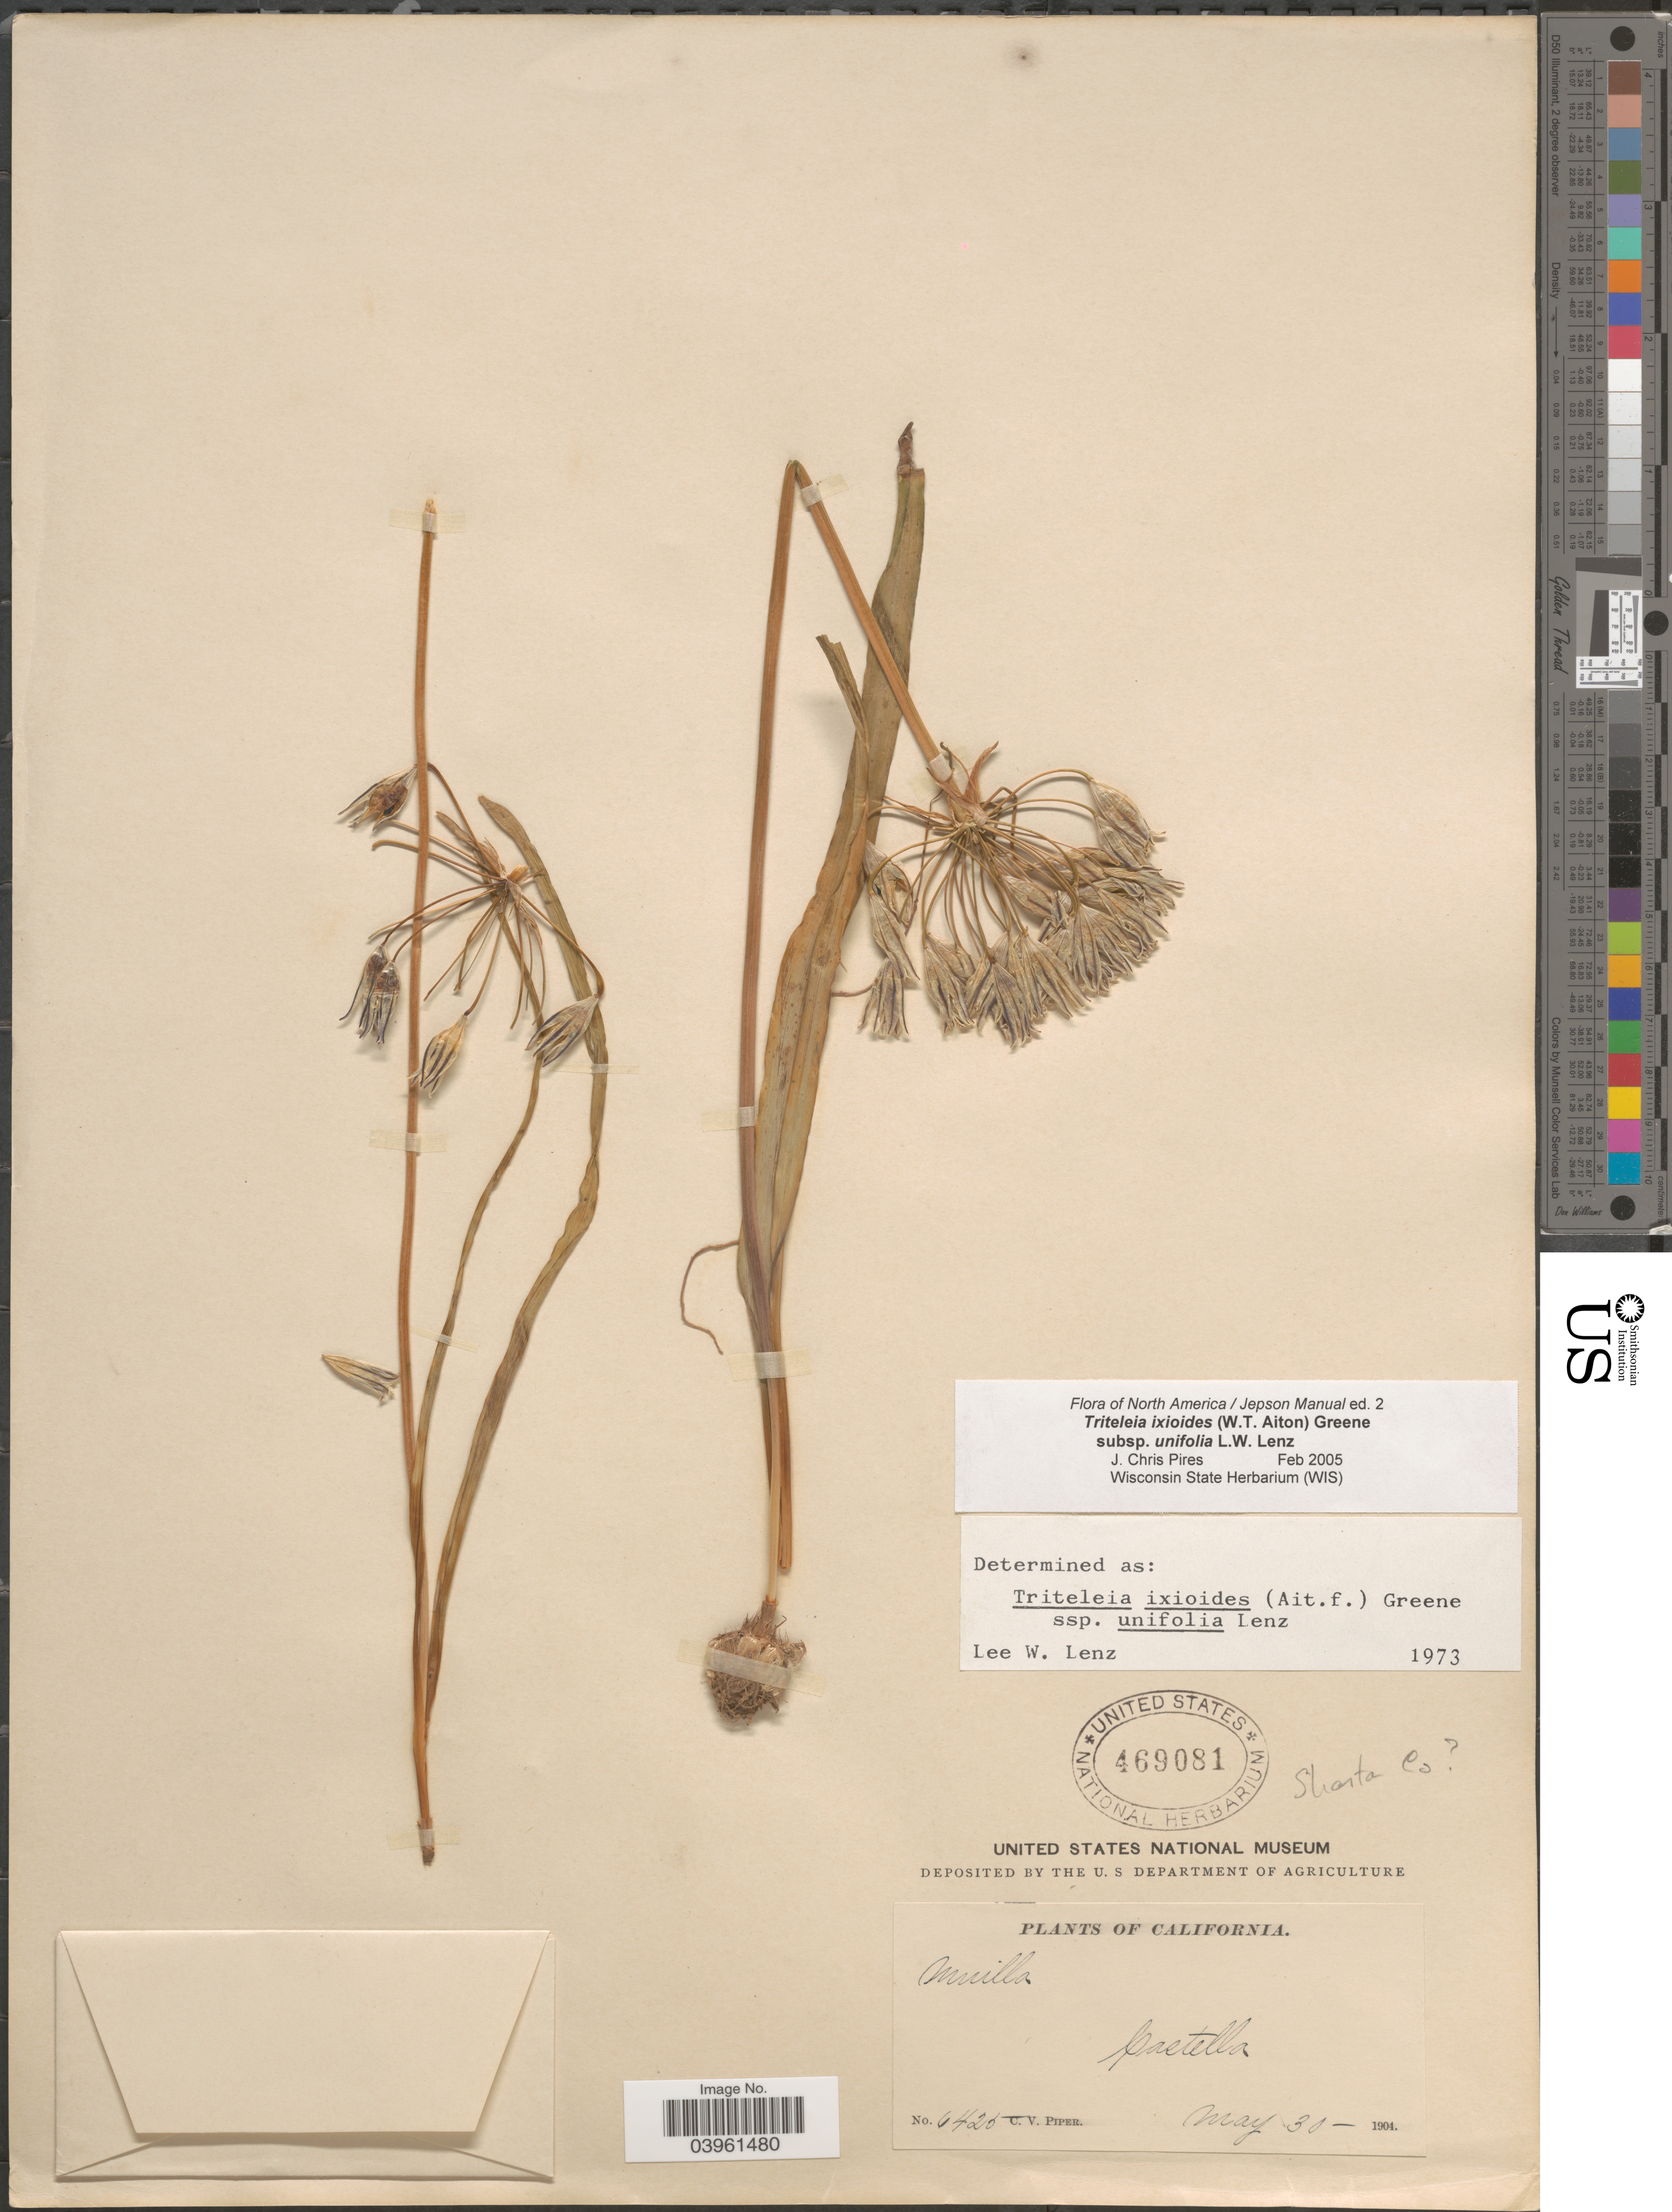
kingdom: Plantae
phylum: Tracheophyta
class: Liliopsida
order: Asparagales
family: Asparagaceae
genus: Triteleia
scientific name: Triteleia ixioides subsp. unifolia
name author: L.W. Lenz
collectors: C. V. Piper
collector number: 6425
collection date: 1904-05-30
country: United States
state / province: California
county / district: Shasta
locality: Castella. Shasta Co [unsure placement].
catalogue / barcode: US 469081